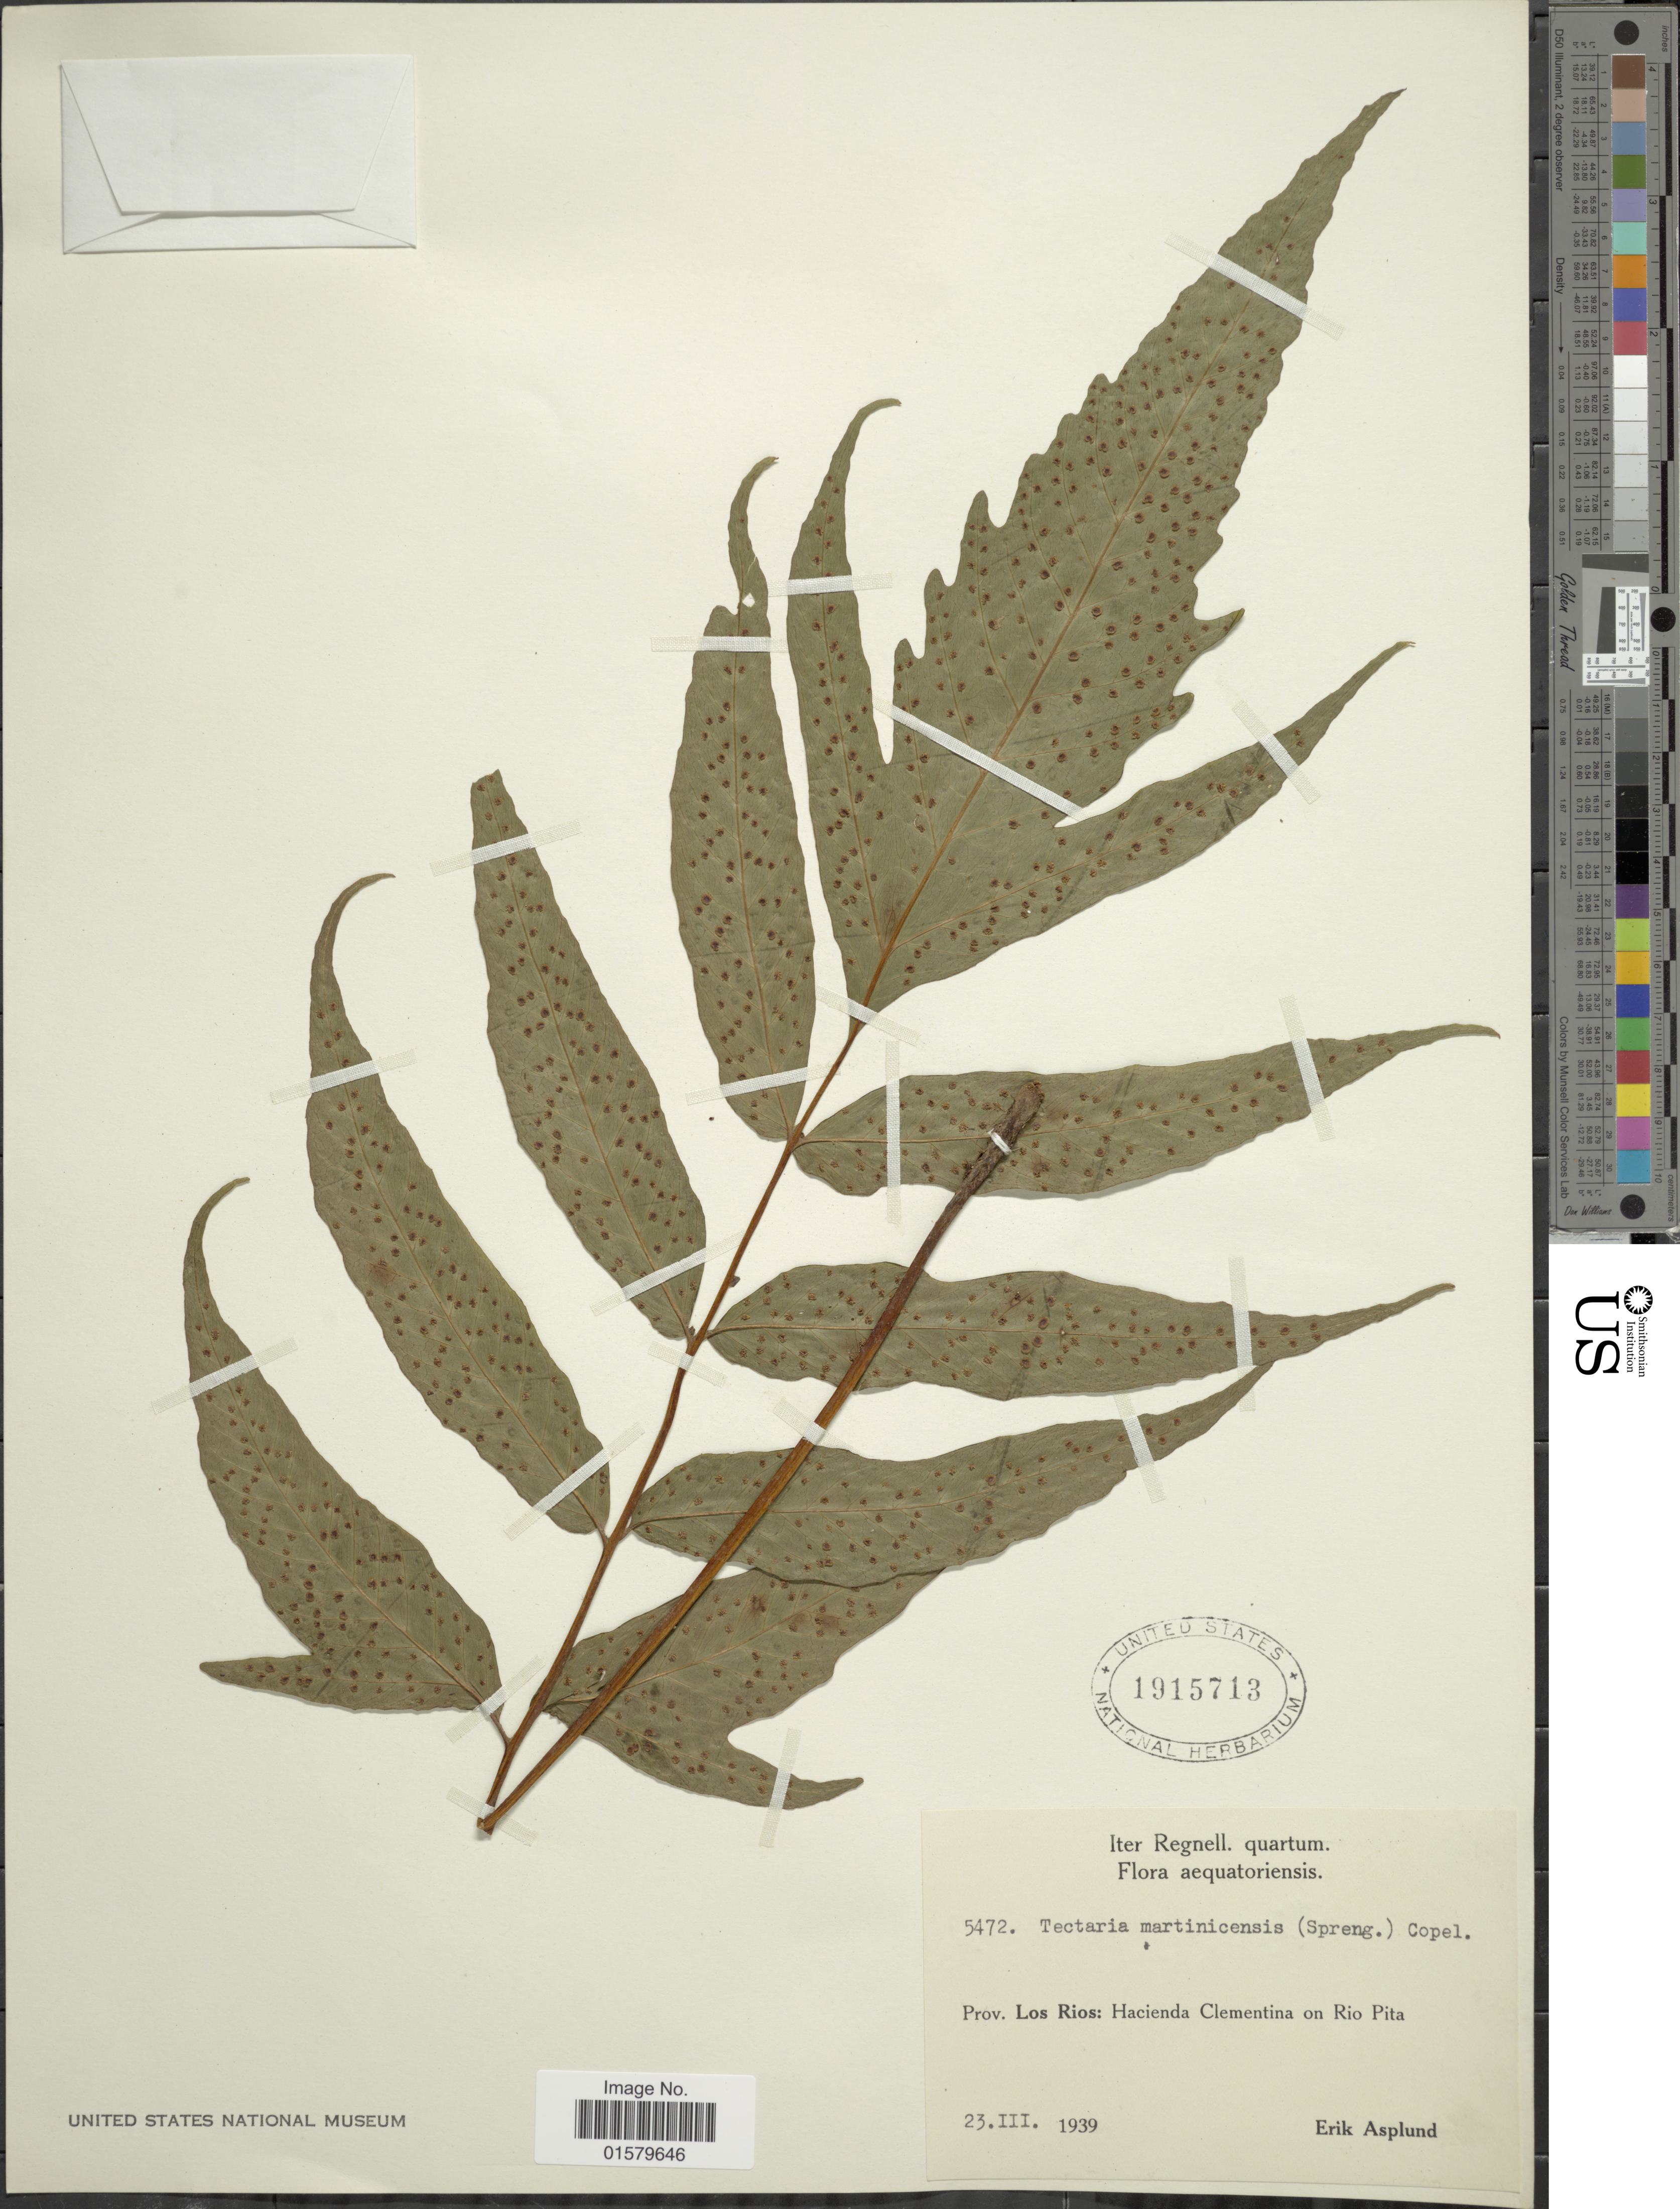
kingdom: Plantae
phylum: Tracheophyta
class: Polypodiopsida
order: Polypodiales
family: Tectariaceae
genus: Tectaria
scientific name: Tectaria incisa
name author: Cav.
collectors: E. Asplund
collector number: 5472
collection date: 1939-03-23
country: Ecuador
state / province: Los Ríos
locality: Hacienda Clementina on Rio Pita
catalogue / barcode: US 1915713